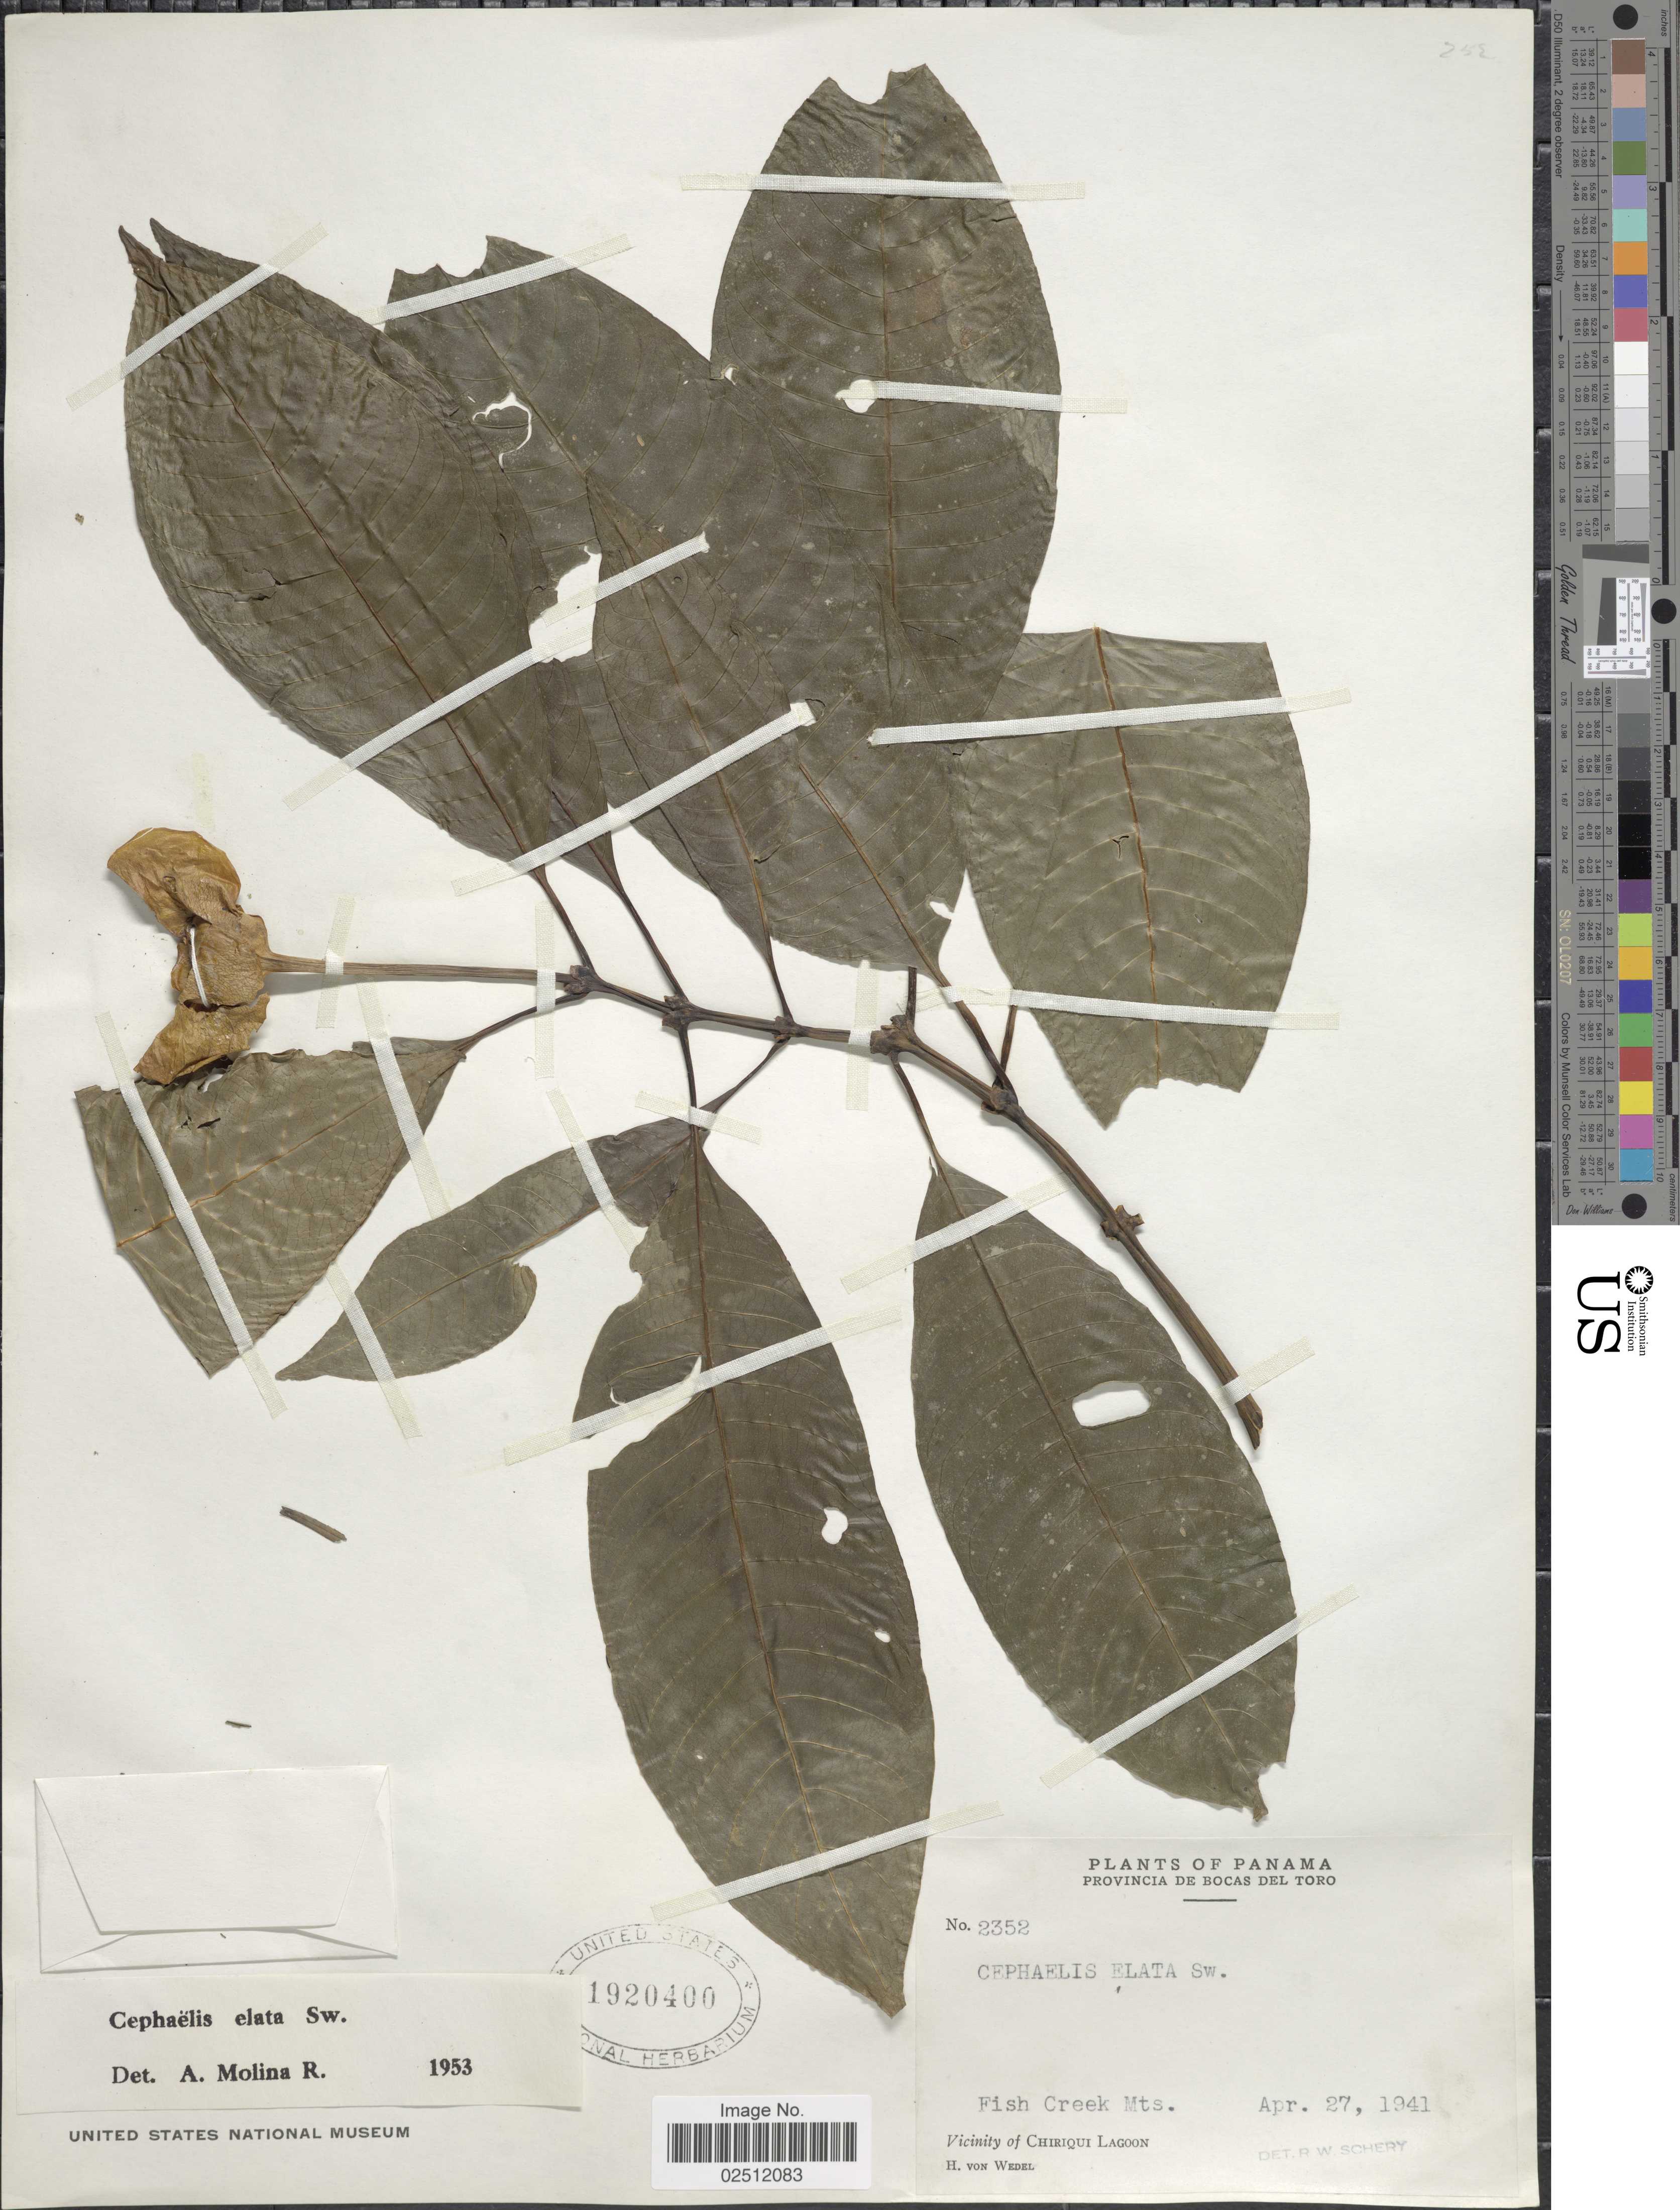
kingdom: Plantae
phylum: Tracheophyta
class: Magnoliopsida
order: Gentianales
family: Rubiaceae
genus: Psychotria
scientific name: Psychotria elata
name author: (Sw.) Hammel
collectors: H. von Wedel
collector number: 2352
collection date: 1941-04-27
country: Panama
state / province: Bocas del Toro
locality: Provincia de Bocas del Toro, Fish Creek Mts, Vicinity of Chiriqui Lagoon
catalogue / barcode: US 1920400